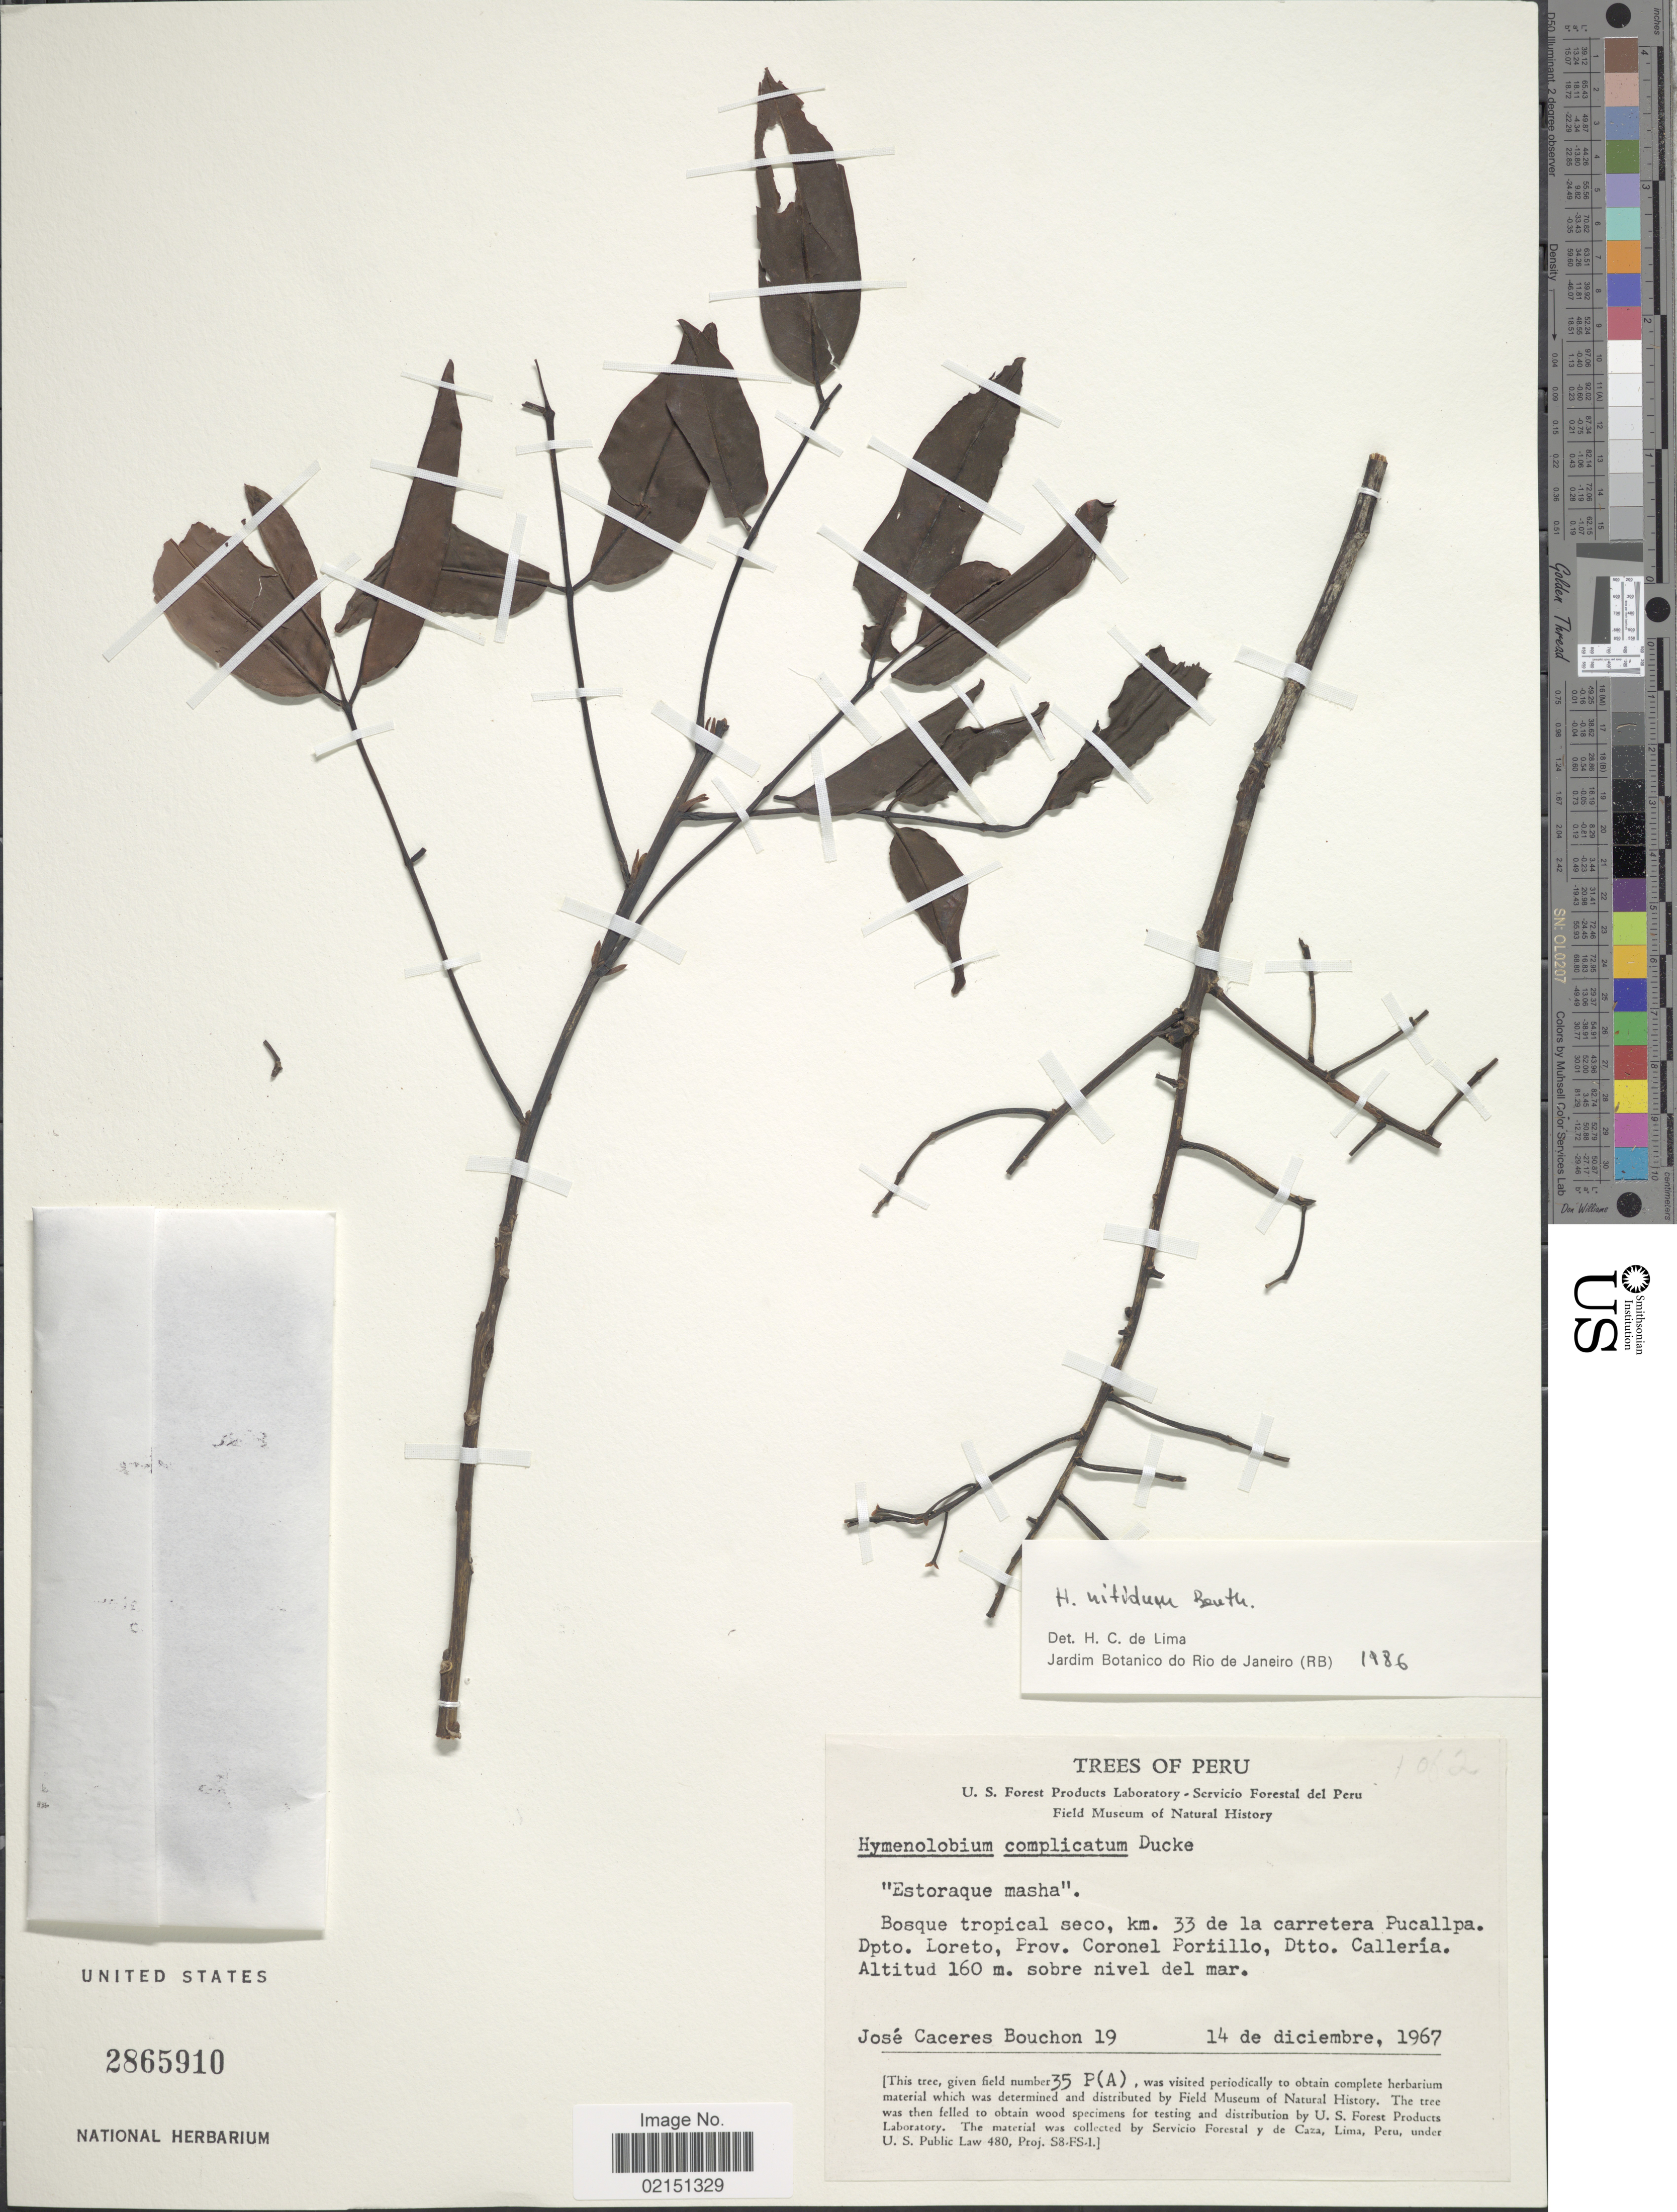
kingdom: Plantae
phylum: Tracheophyta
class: Magnoliopsida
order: Fabales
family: Fabaceae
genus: Hymenolobium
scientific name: Hymenolobium nitidum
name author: Benth.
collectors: J. Bouchon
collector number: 19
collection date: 1967-12-14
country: Peru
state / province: Loreto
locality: Dpto. Loreto, Prov. Coronel Portilla, Dtto. Calleria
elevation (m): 160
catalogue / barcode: US 2865910